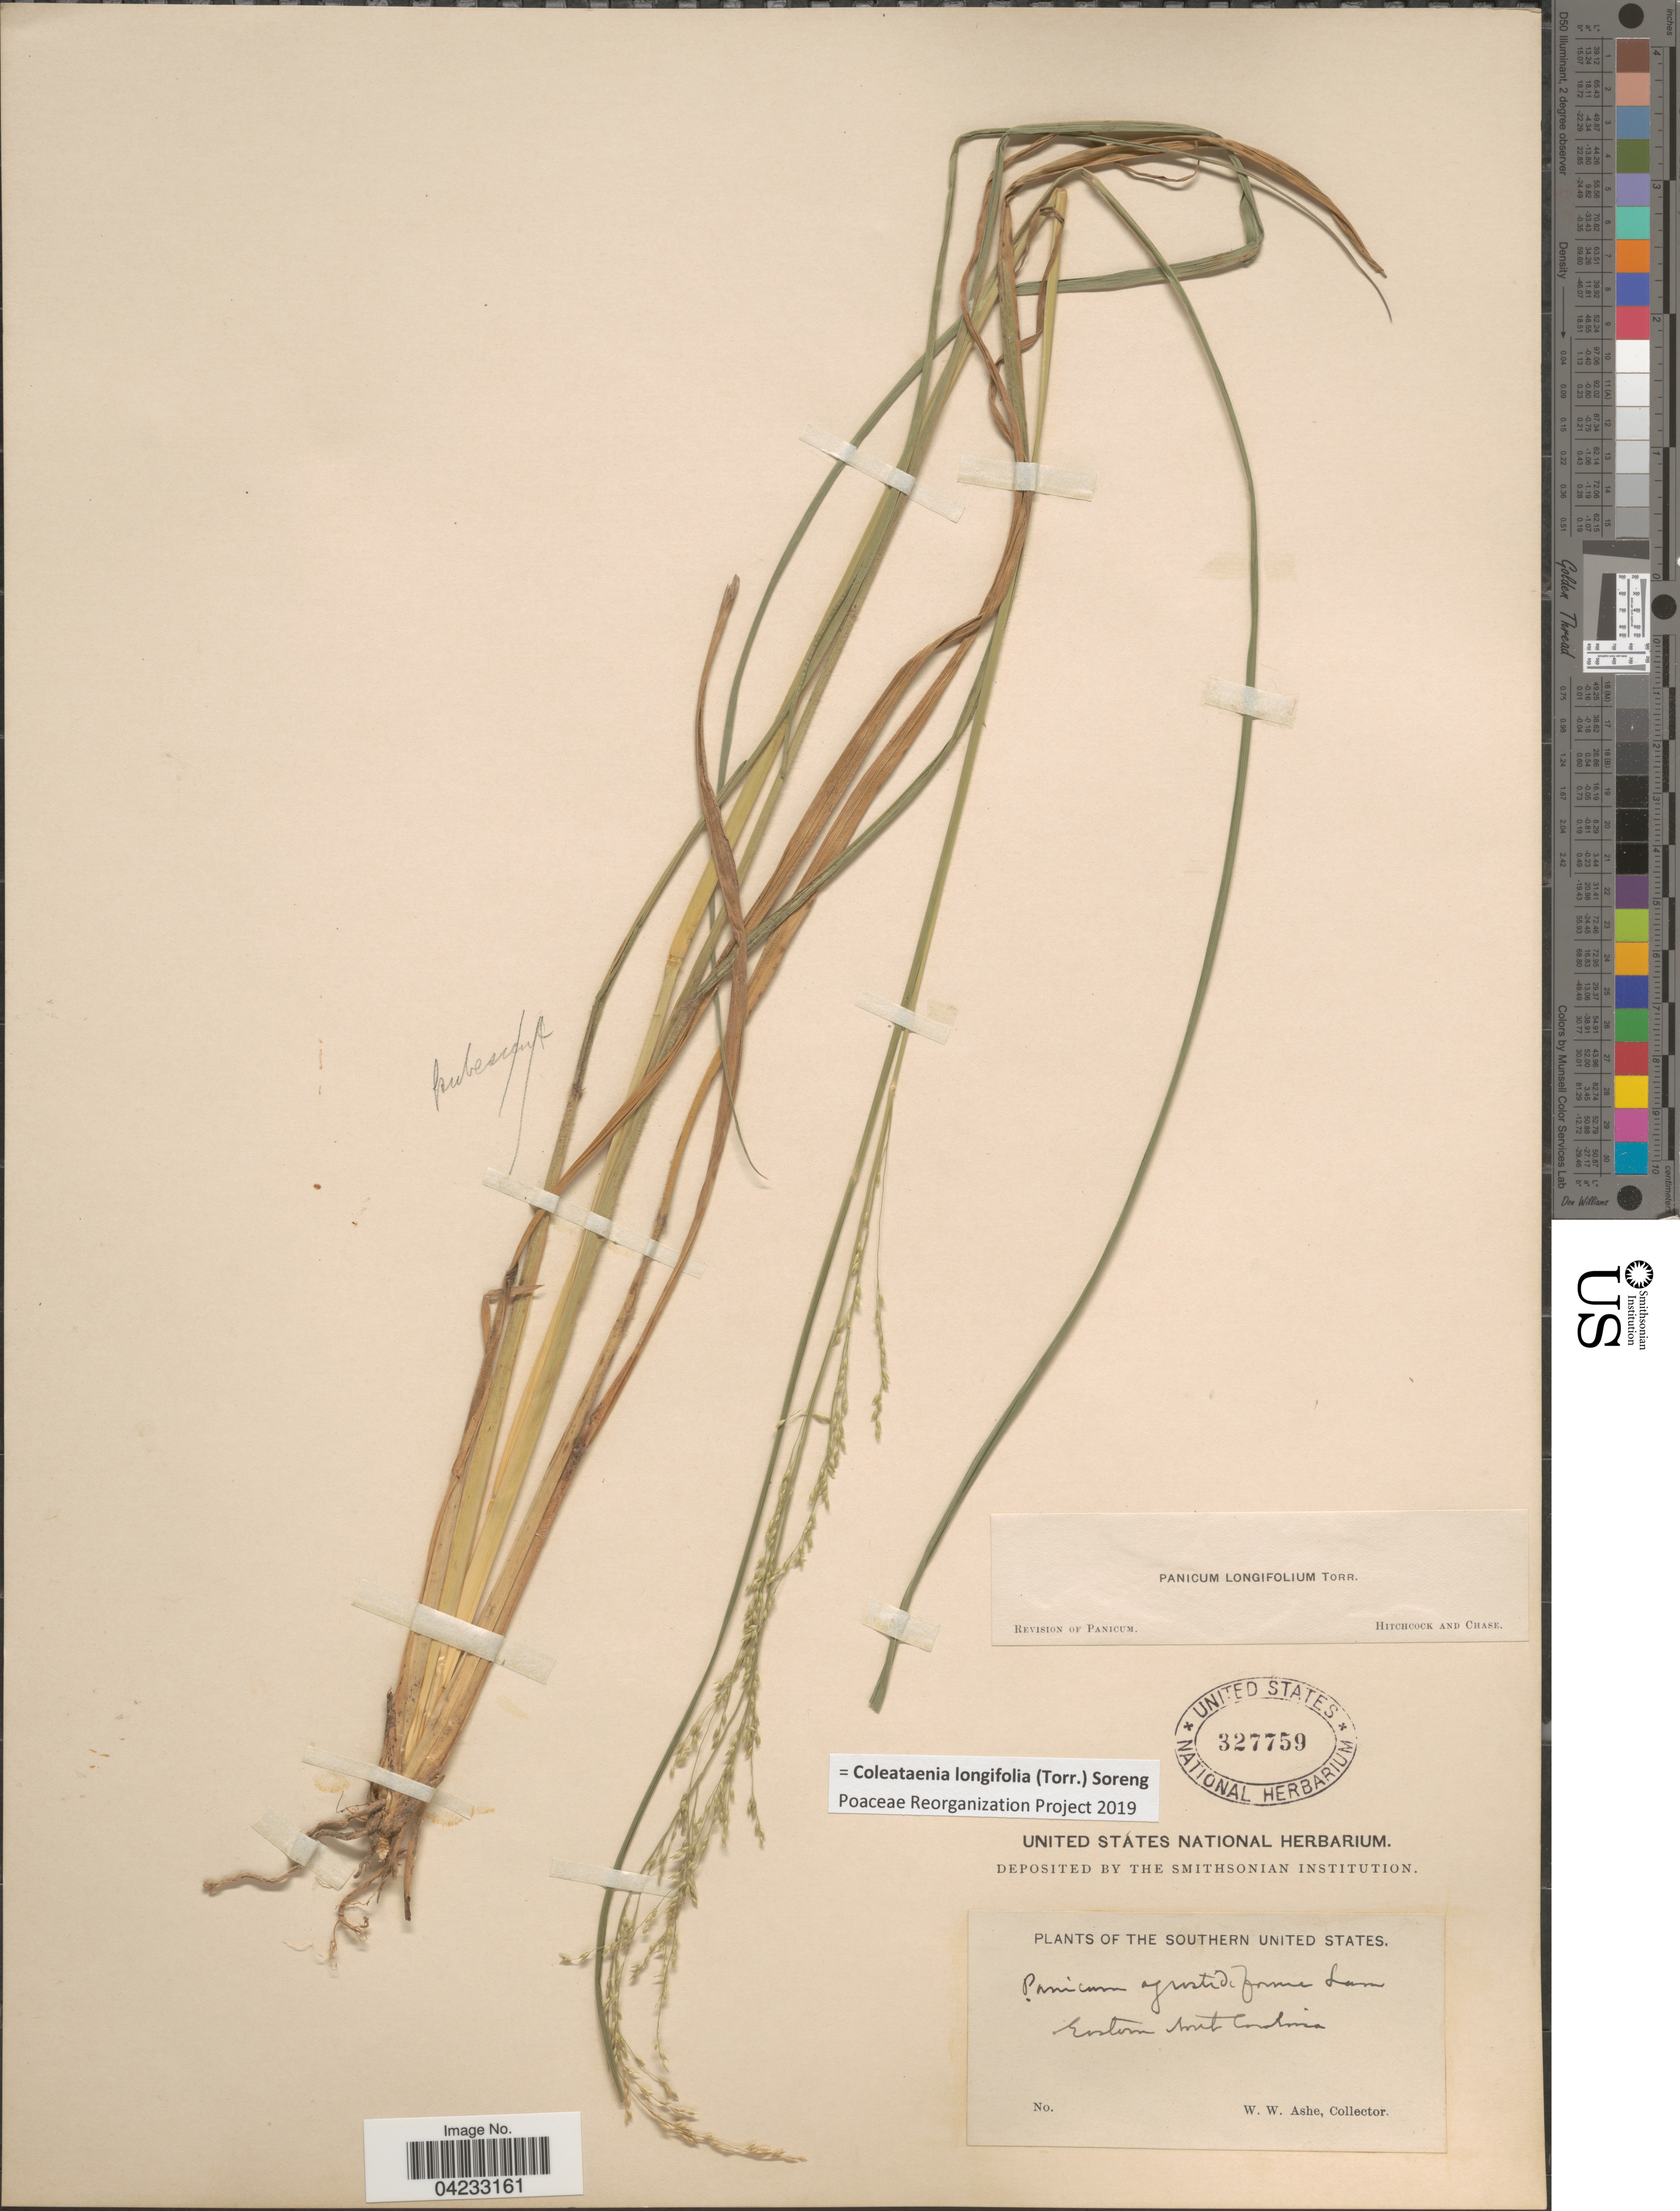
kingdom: Plantae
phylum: Tracheophyta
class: Liliopsida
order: Poales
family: Poaceae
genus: Coleataenia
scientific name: Coleataenia longifolia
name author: (Torr.) Soreng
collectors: W. W. Ashe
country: United States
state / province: South Carolina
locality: The Southern United States. Eastern South Carolina.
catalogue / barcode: US 327759